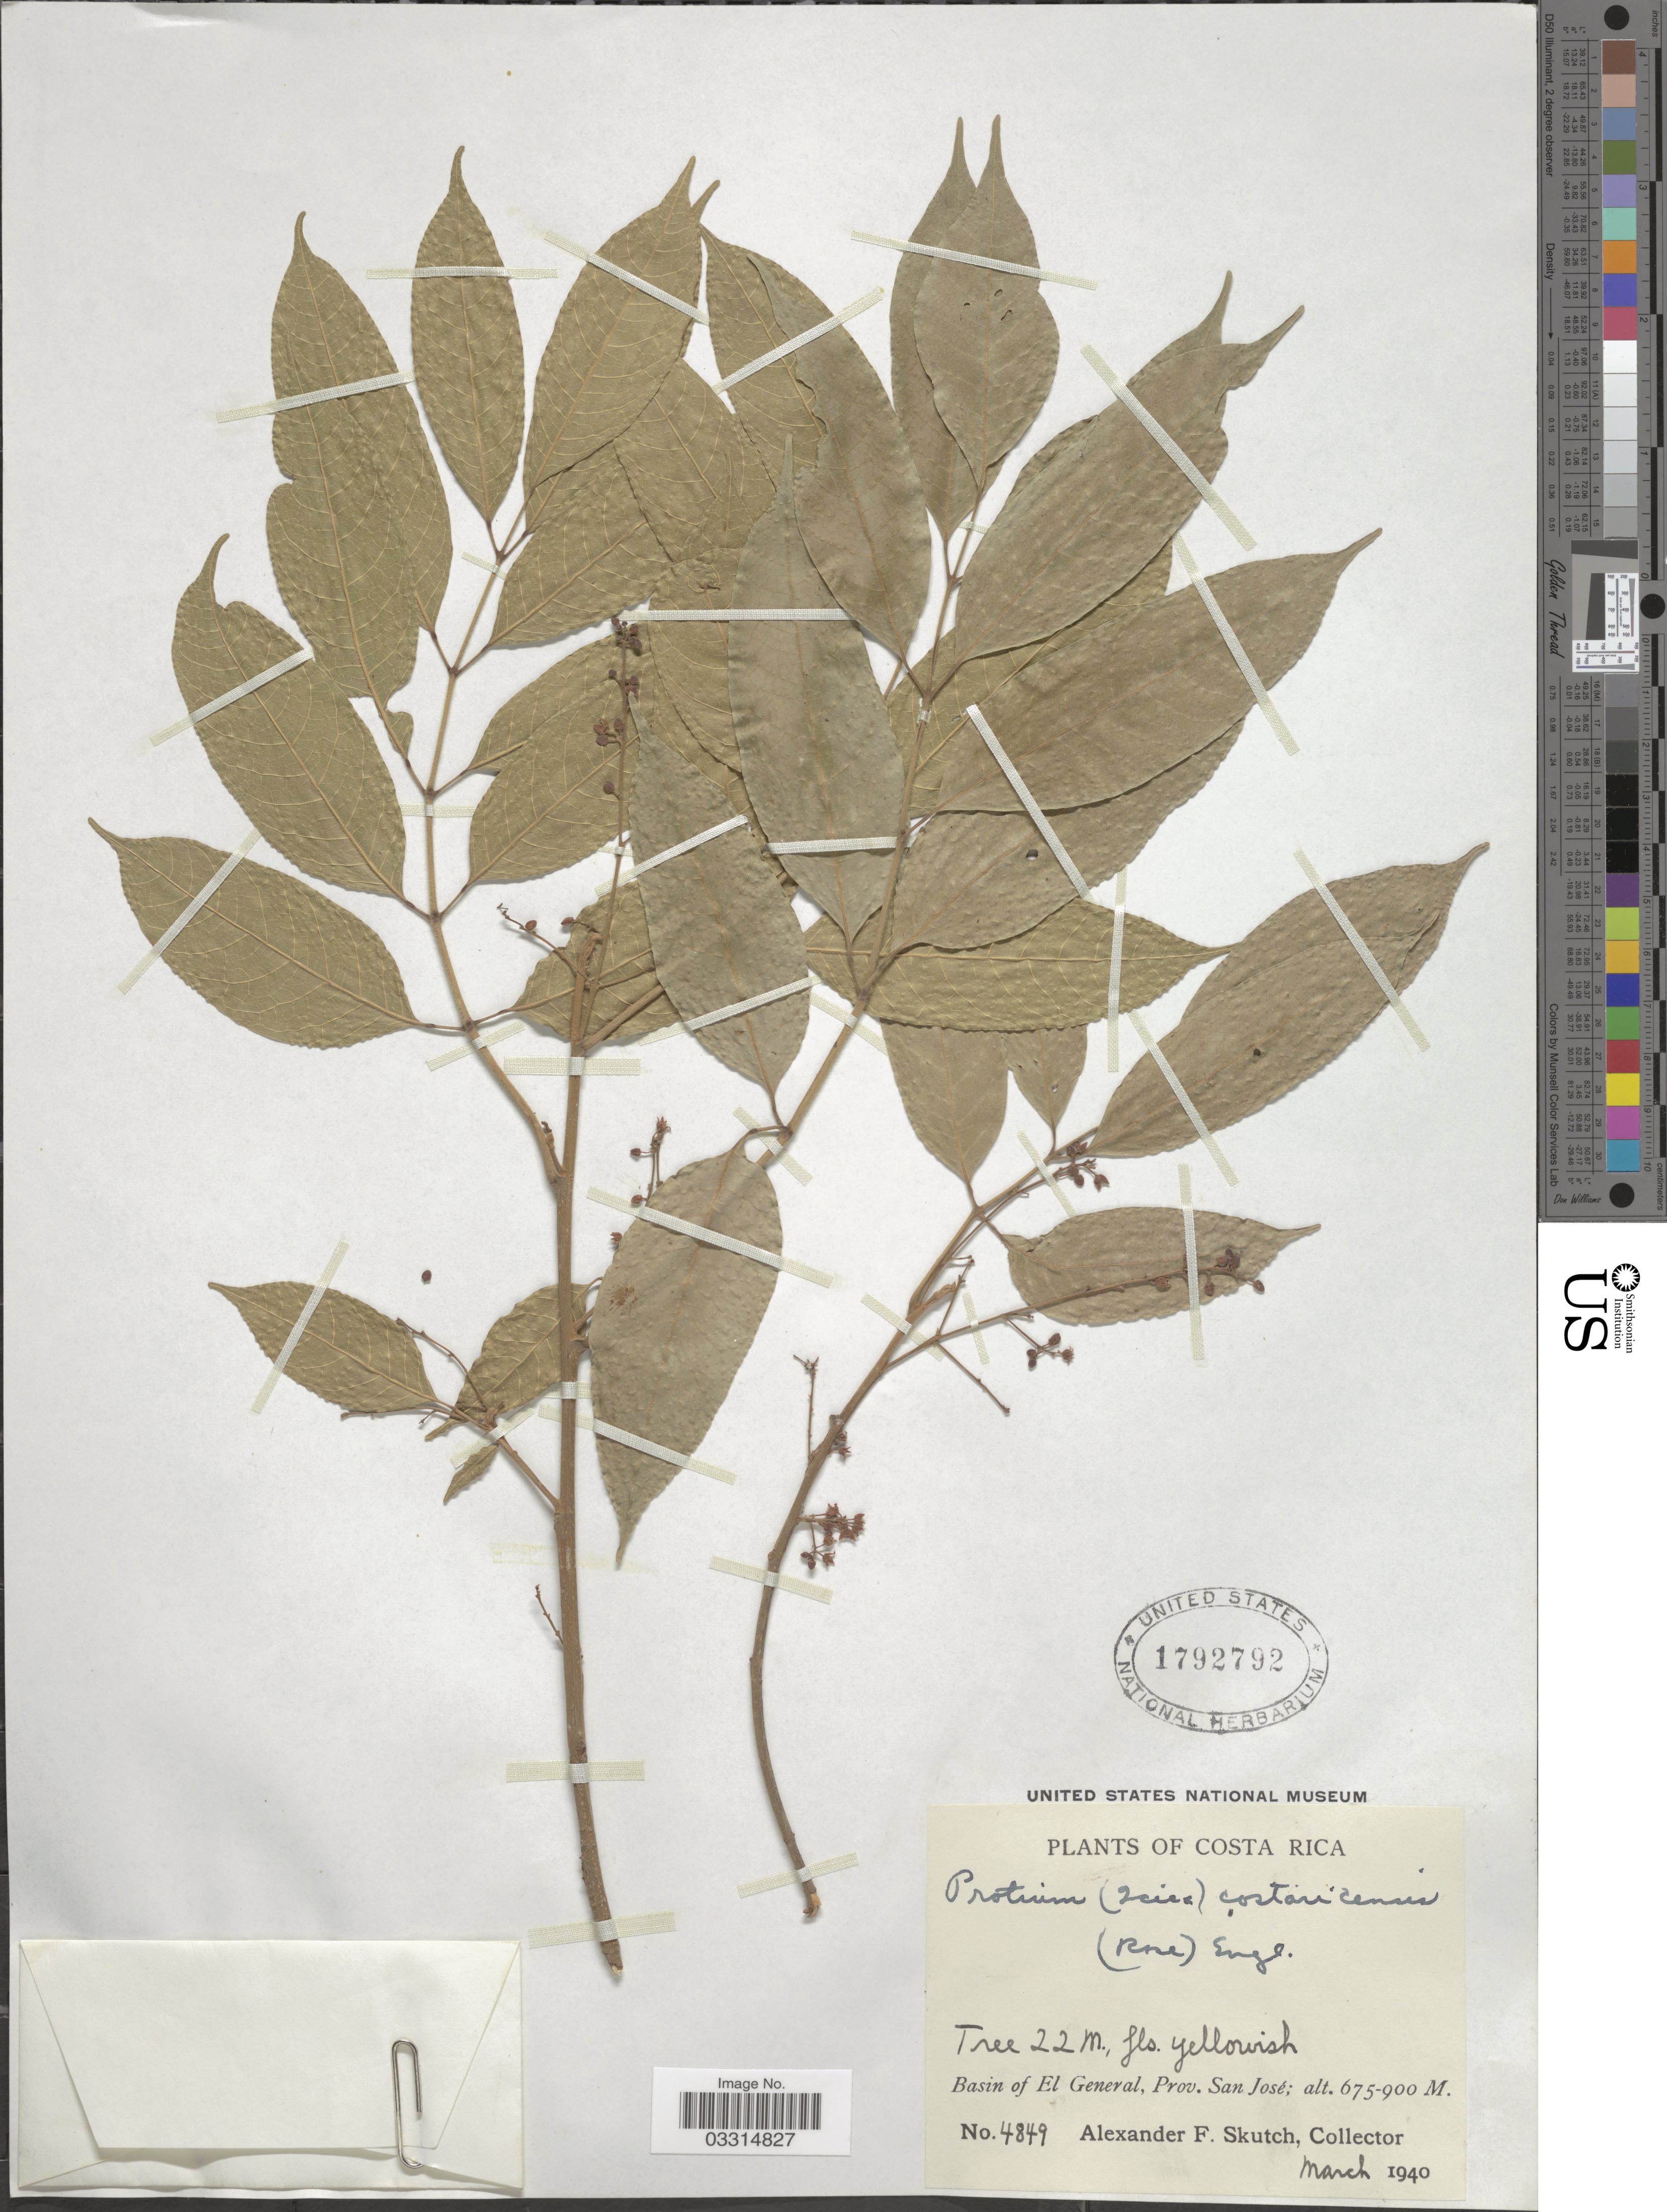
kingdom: Plantae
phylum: Tracheophyta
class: Magnoliopsida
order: Sapindales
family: Burseraceae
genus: Protium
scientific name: Protium brenesii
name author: (Standl.) D. Santam.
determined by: Aguilar, D.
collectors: A. F. Skutch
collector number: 4849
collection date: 1940-03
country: Costa Rica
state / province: San José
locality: Basin of El General.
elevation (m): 675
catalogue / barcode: US 1792792